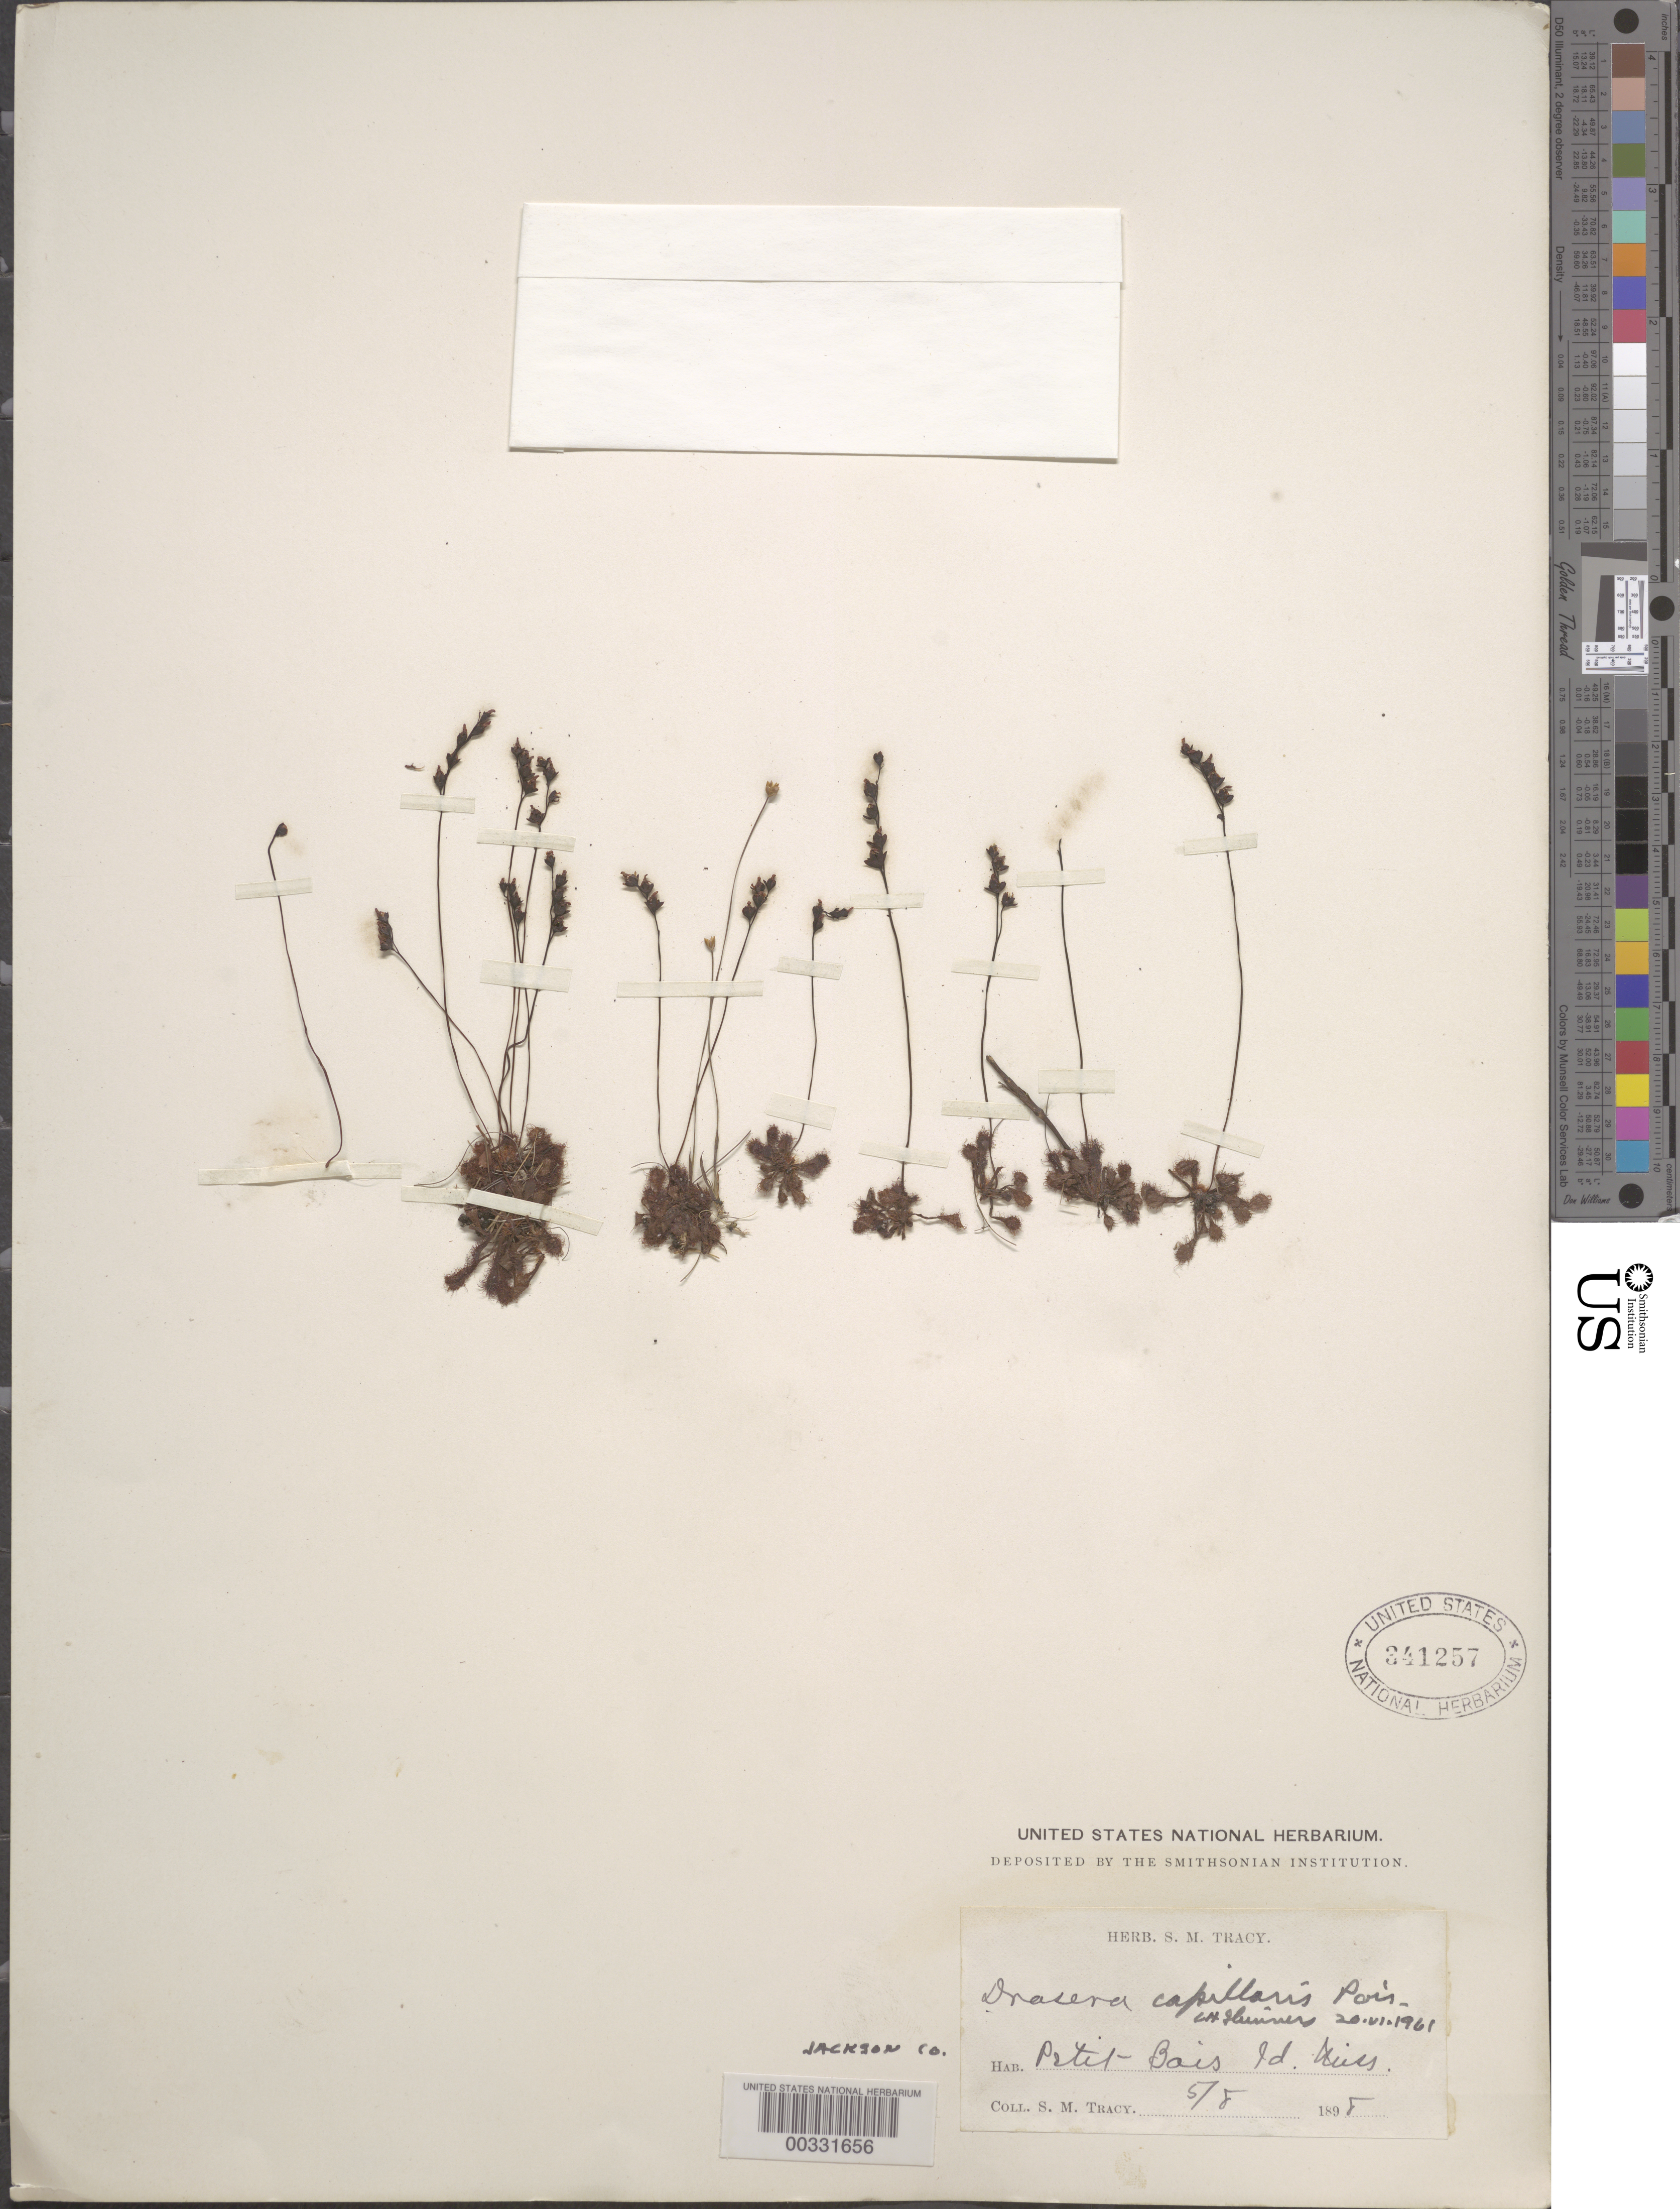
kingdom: Plantae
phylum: Tracheophyta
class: Magnoliopsida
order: Caryophyllales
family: Droseraceae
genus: Drosera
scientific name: Drosera capillaris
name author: Poir.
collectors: S. M. Tracy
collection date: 1898-08-05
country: United States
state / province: Mississippi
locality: Petit Bois Id. Miss. Jackson Co.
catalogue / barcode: US 341257